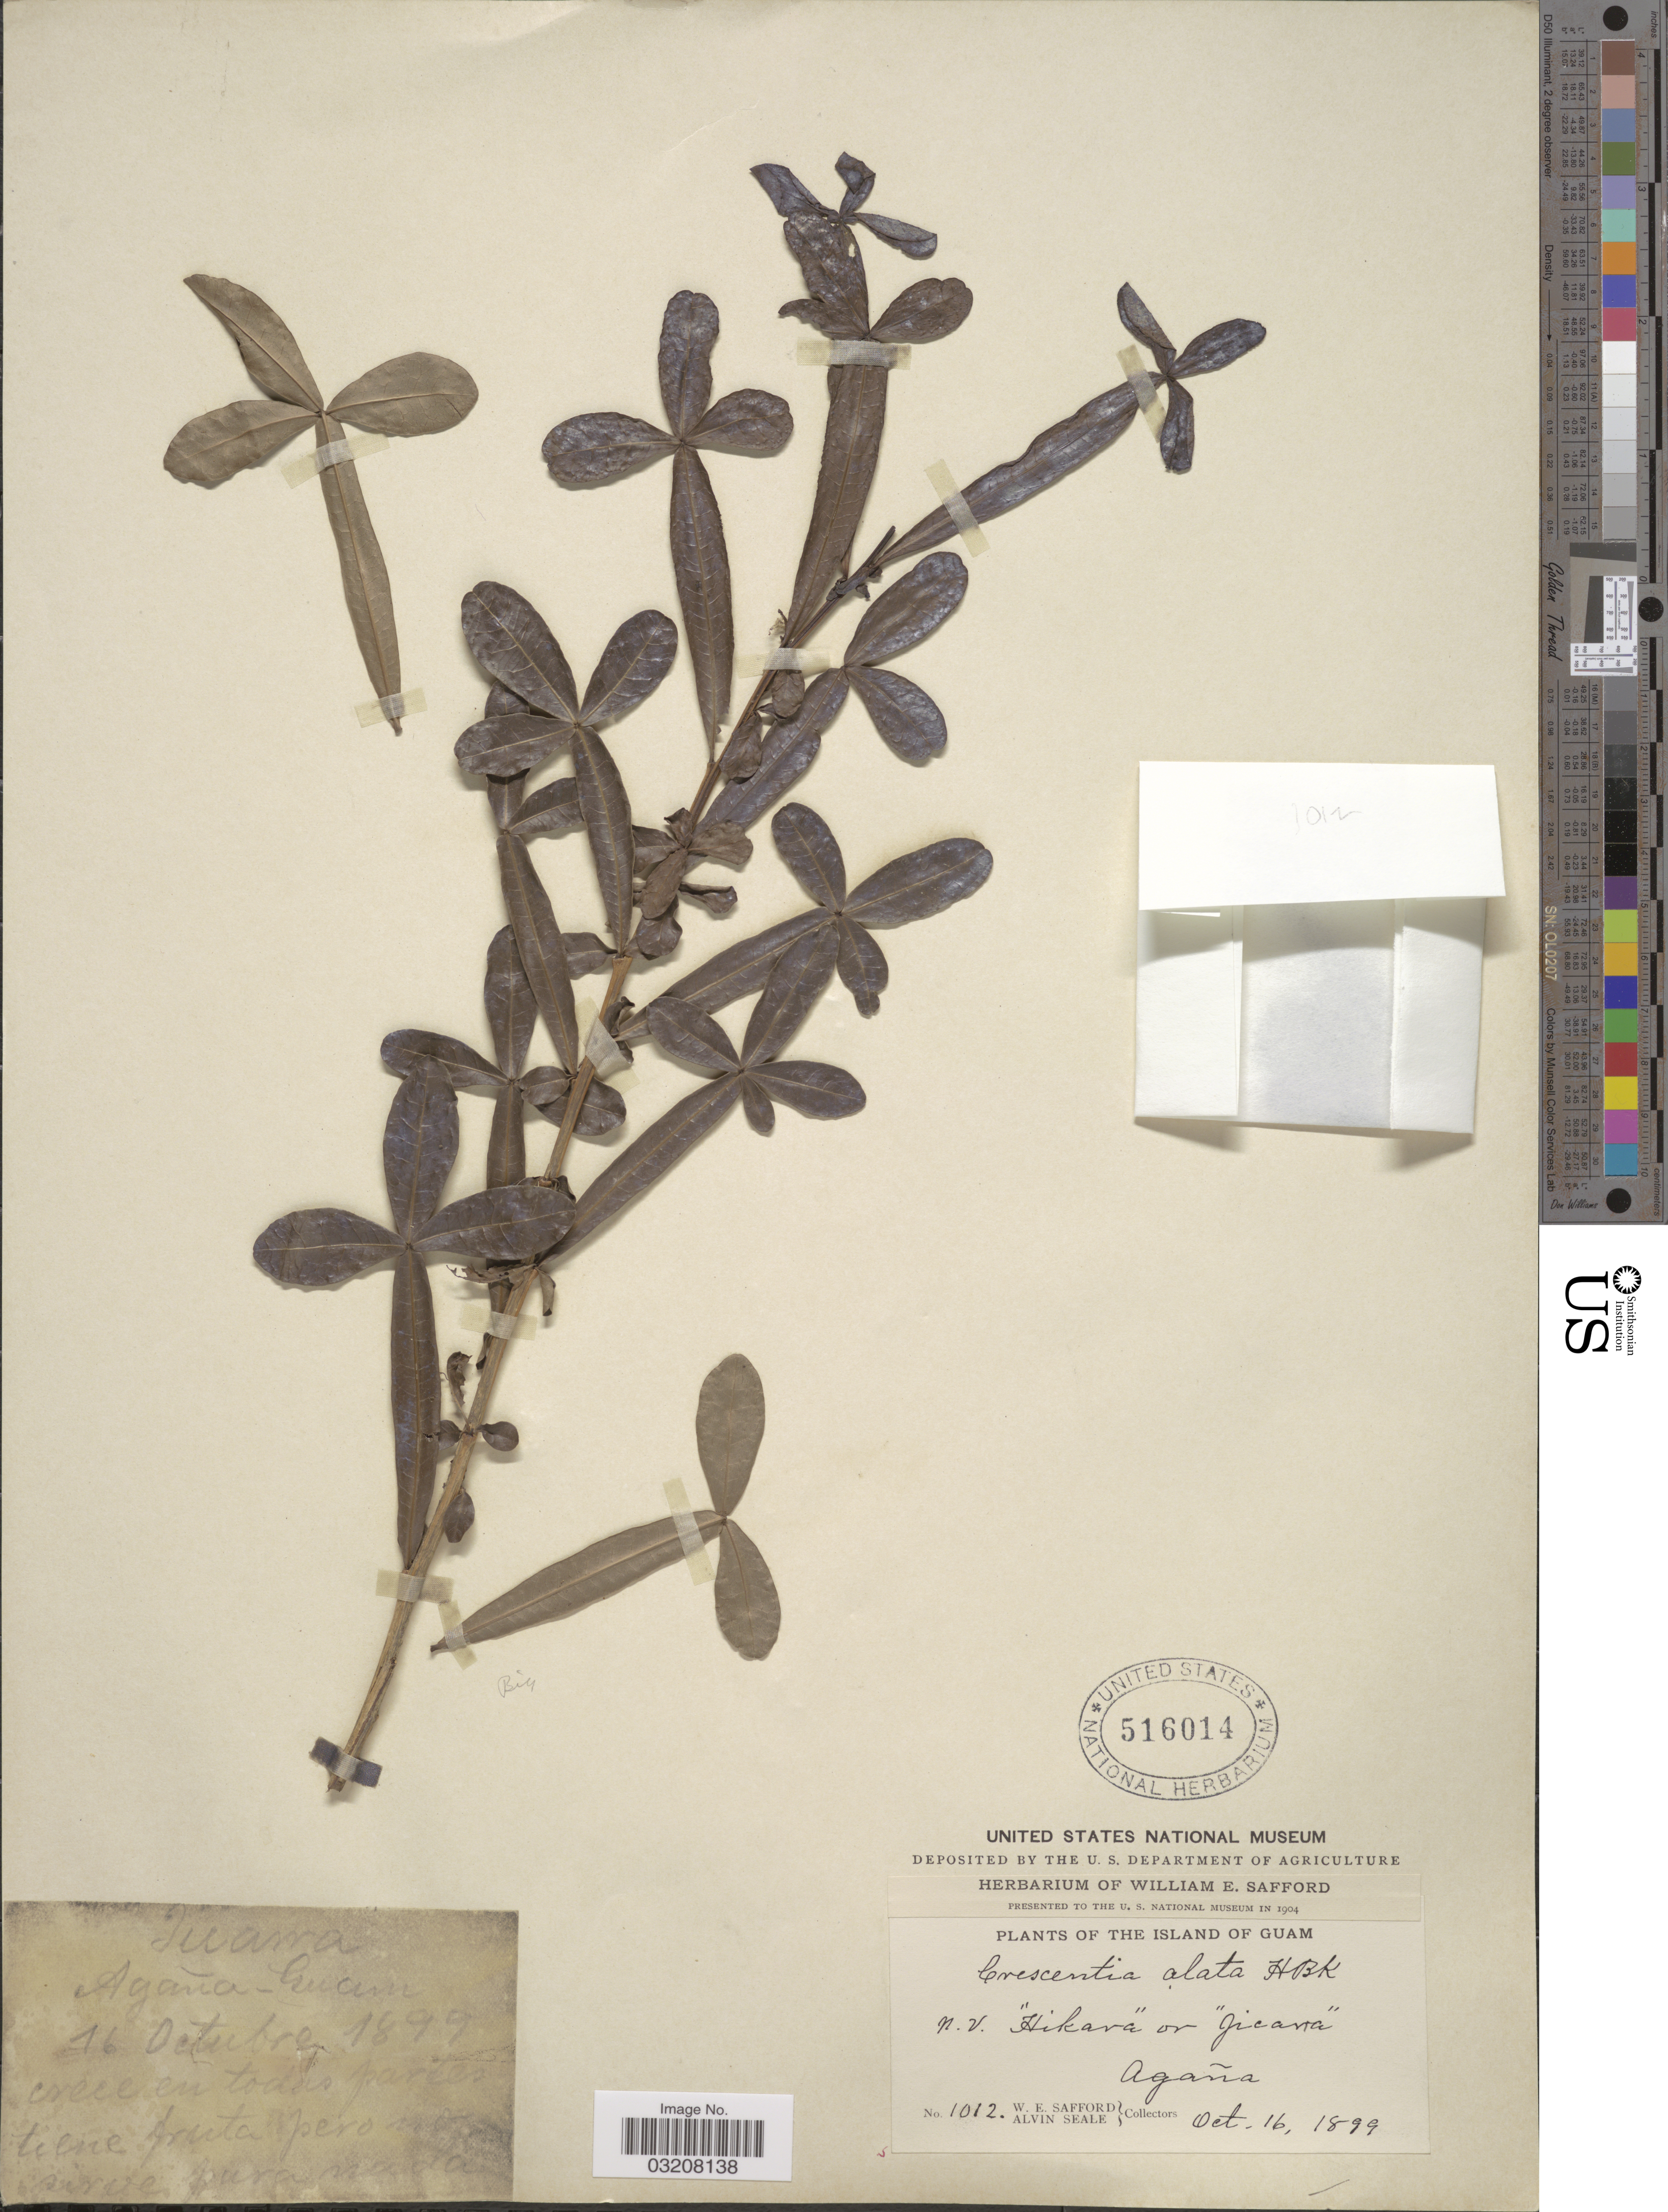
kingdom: Plantae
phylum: Tracheophyta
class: Magnoliopsida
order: Lamiales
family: Bignoniaceae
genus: Crescentia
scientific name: Crescentia alata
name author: Kunth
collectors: W. E. Safford & A. Seale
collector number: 1012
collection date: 1899-10-16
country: Guam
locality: Agaña.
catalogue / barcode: US 516014